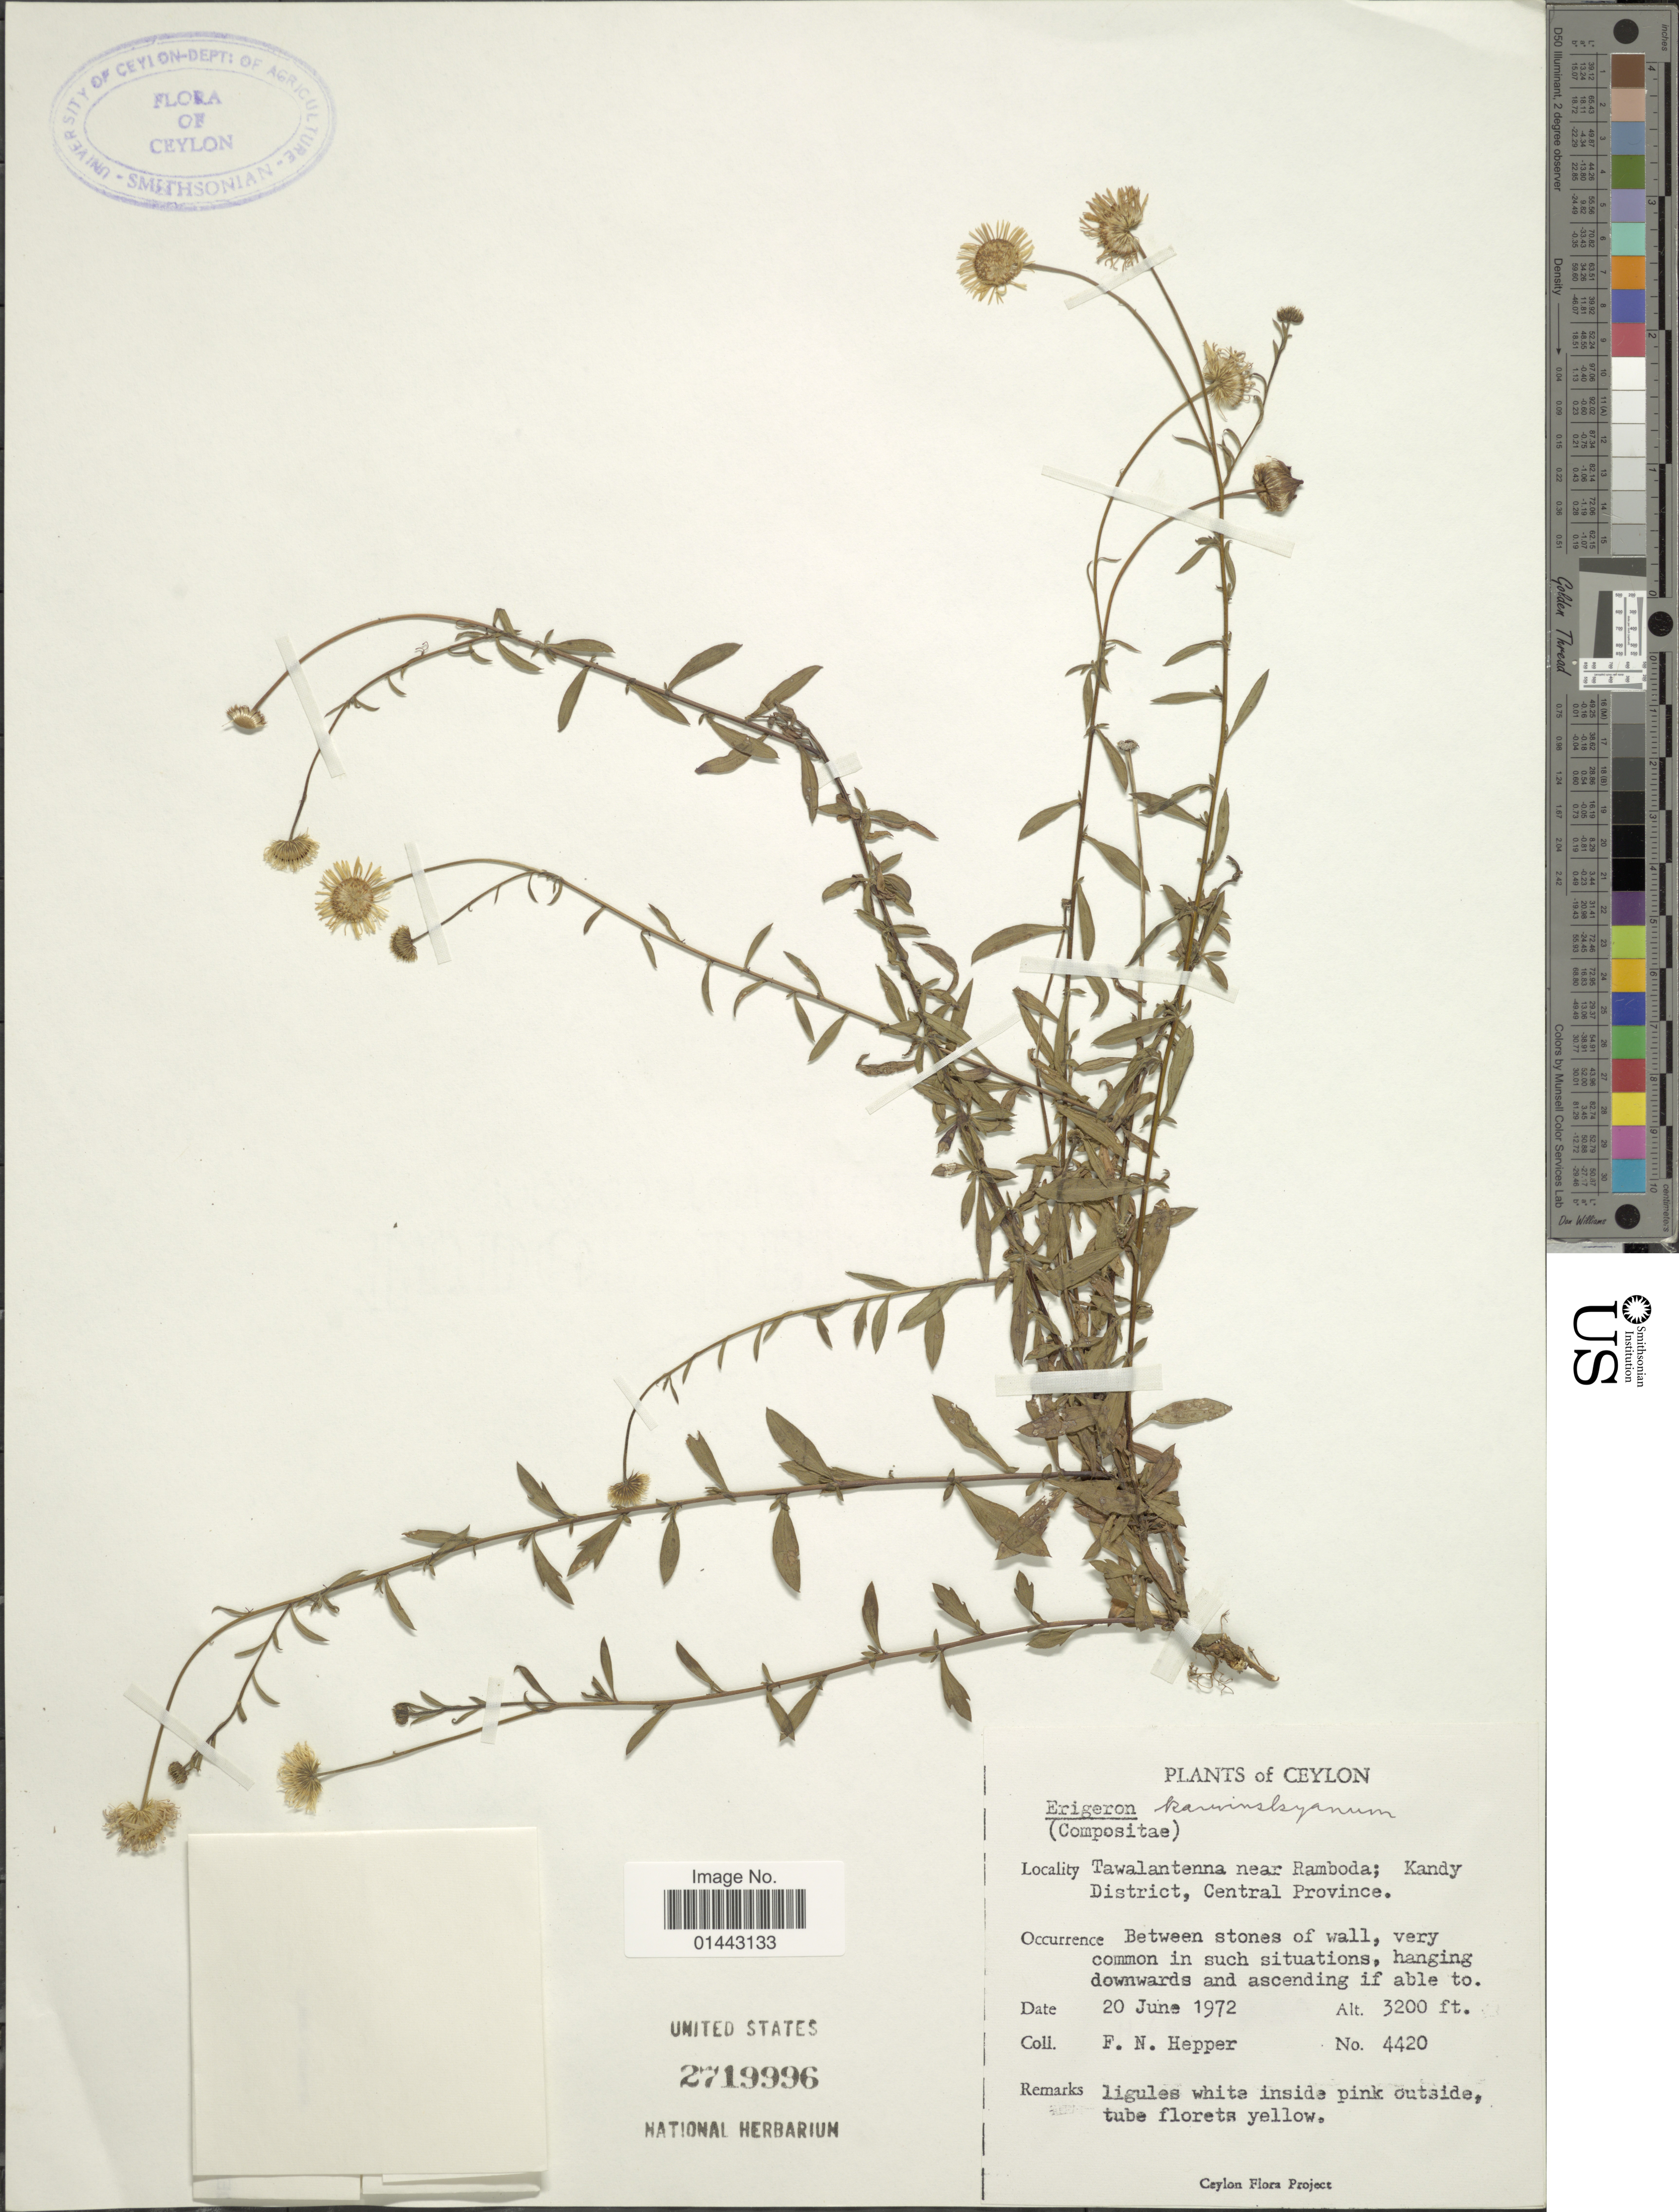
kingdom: Plantae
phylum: Tracheophyta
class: Magnoliopsida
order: Asterales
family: Asteraceae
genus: Erigeron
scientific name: Erigeron karvinskianus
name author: DC.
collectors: F. Hepper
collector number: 4420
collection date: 1972-06-20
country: Sri Lanka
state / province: Central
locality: Ceylon, Tawalantenna near Ramboda; Kandy District, Central Province.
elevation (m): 975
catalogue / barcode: US 2719996